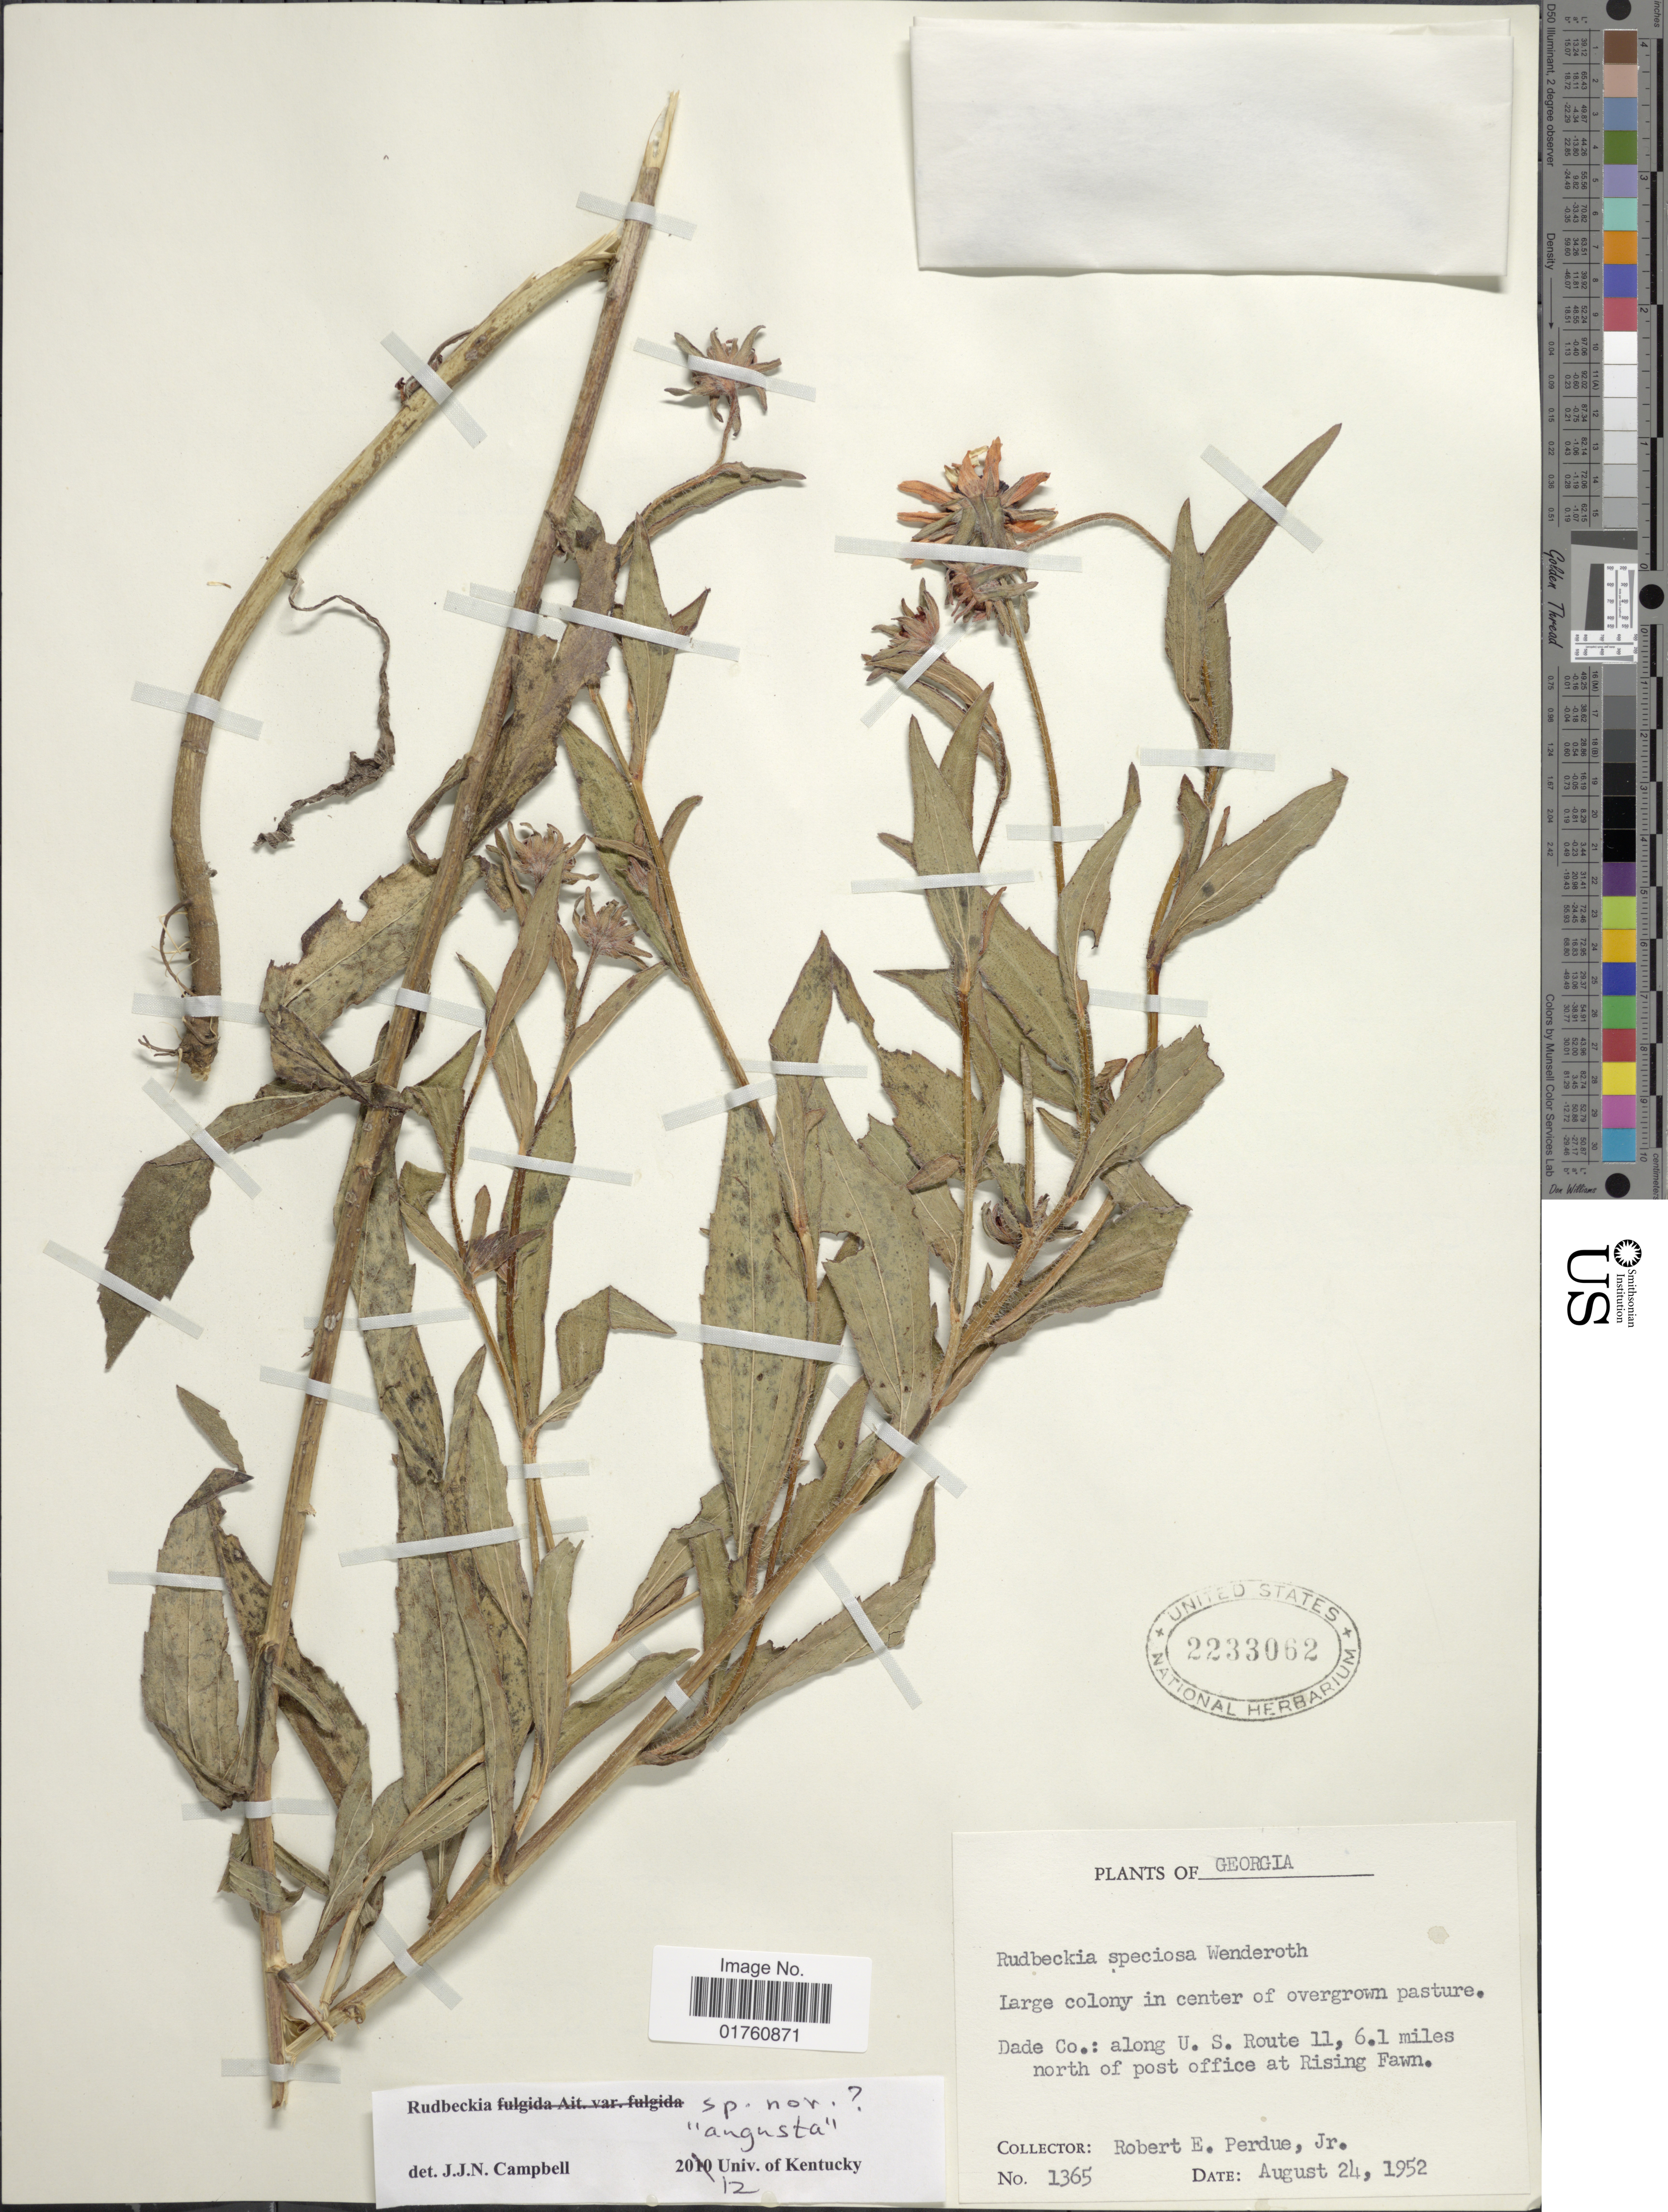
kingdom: Plantae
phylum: Tracheophyta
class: Magnoliopsida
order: Asterales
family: Asteraceae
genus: Rudbeckia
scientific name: Rudbeckia fulgida aff. tenax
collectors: R. E. Perdue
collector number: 1365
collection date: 1952-08-24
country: United States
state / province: Georgia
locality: Dade Co: along U.S. Route 11, 6.1 miles north of post office at Rising fawn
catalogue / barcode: US 2233062